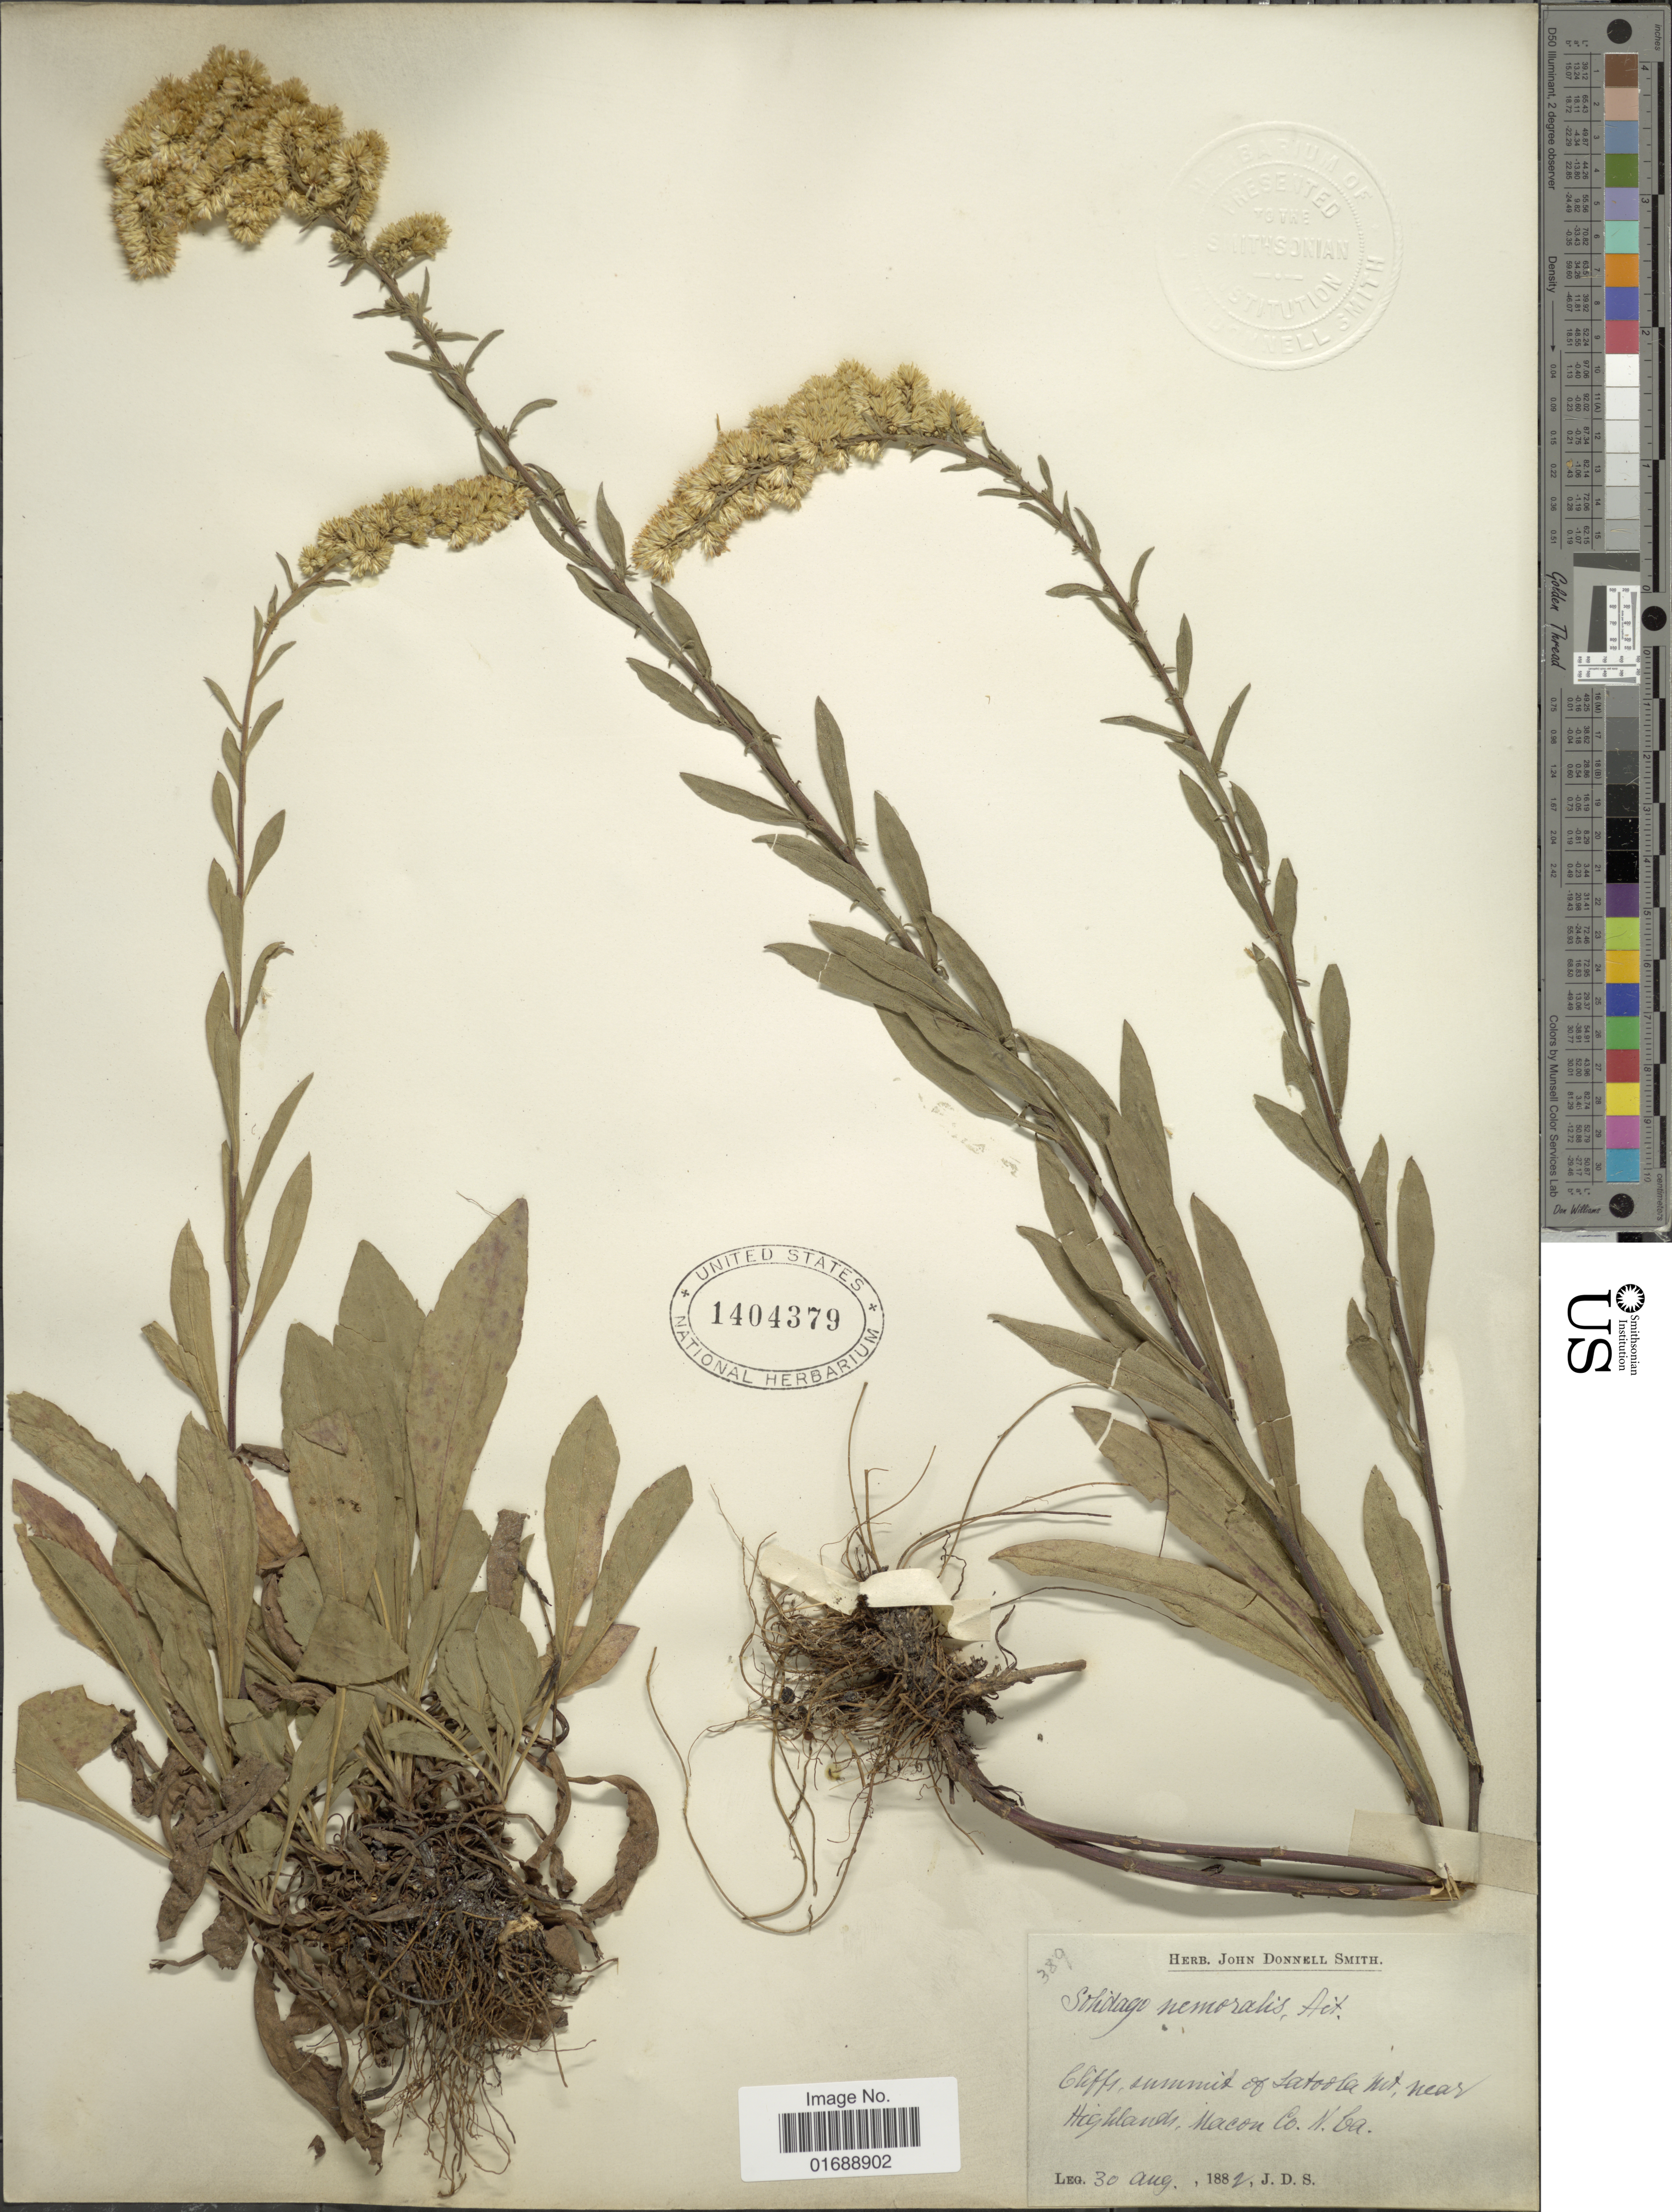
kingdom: Plantae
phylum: Tracheophyta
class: Magnoliopsida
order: Asterales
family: Asteraceae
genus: Solidago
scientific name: Solidago nemoralis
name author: Aiton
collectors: J. Donnell Smith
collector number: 389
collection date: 1882-08-30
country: United States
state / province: North Carolina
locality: Cliffs, summit of Satoola Mt. near Highlands, Macon Co.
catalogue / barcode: US 1404379